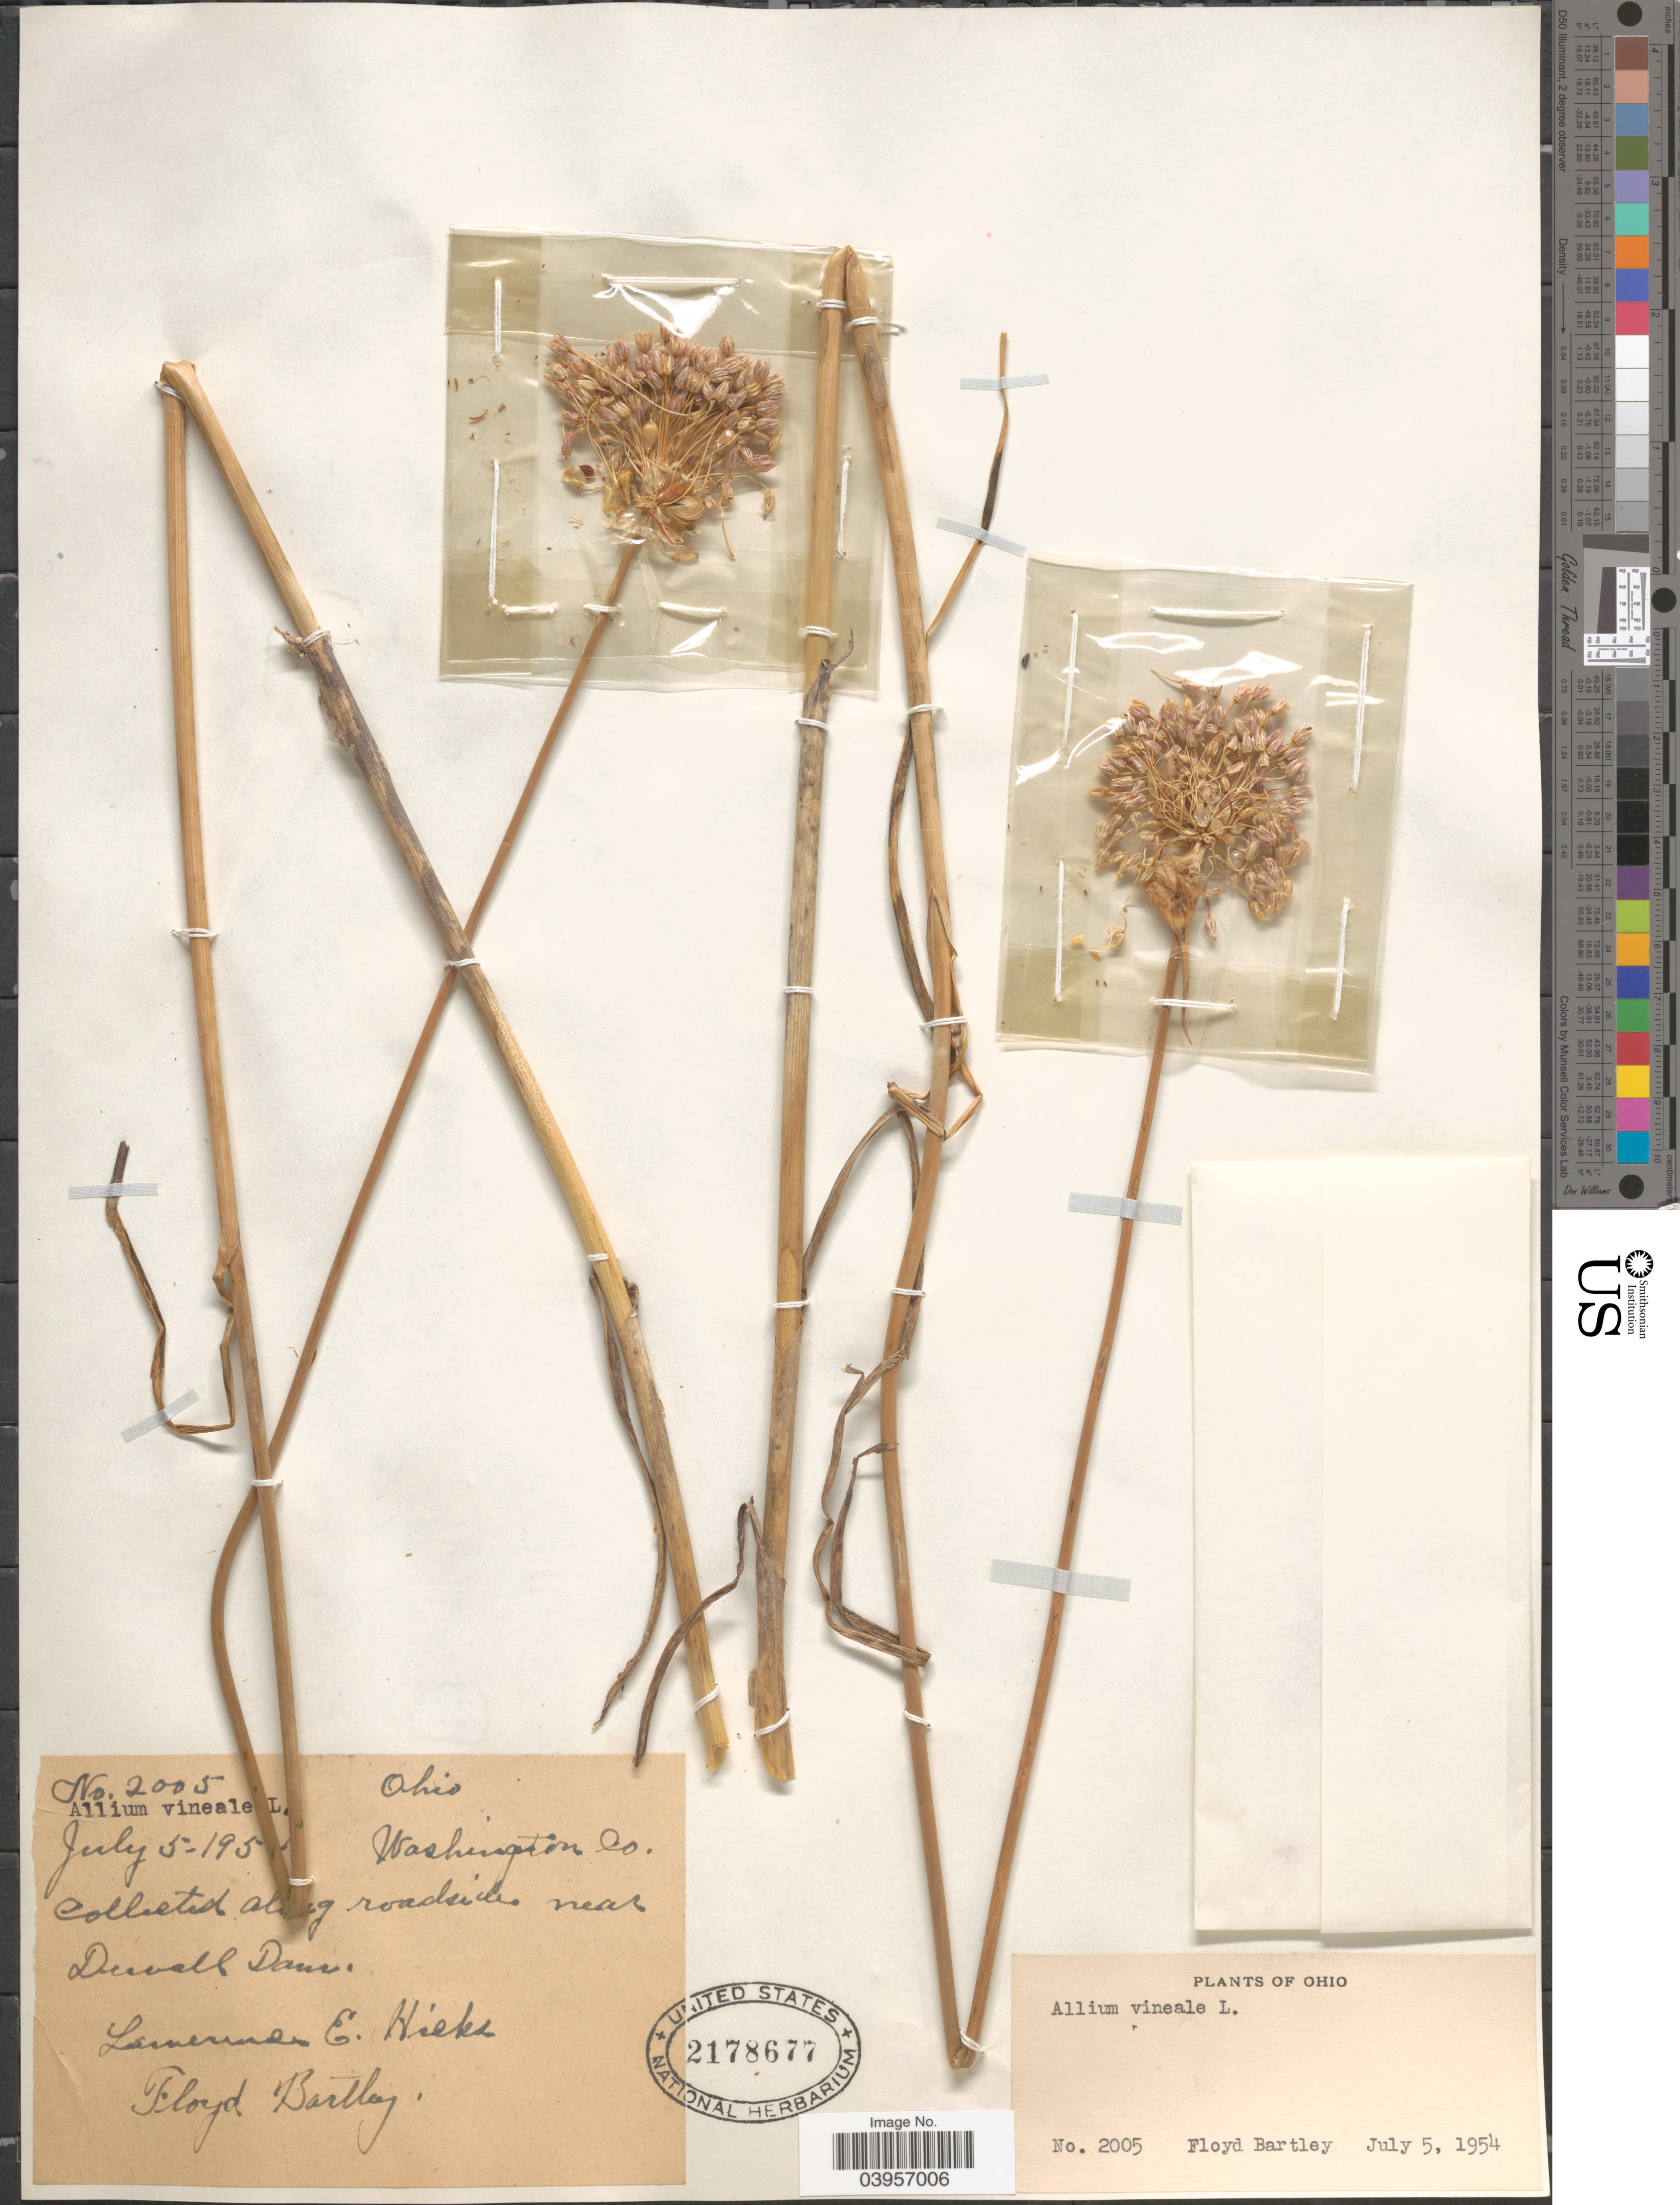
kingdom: Plantae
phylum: Tracheophyta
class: Liliopsida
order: Asparagales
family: Amaryllidaceae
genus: Allium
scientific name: Allium vineale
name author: L.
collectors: L. E. Hicks & F. Bartley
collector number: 2005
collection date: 1954-07-05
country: United States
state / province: Ohio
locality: Washington Co. Along roadside near Duvall Dam.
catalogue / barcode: US 2178677